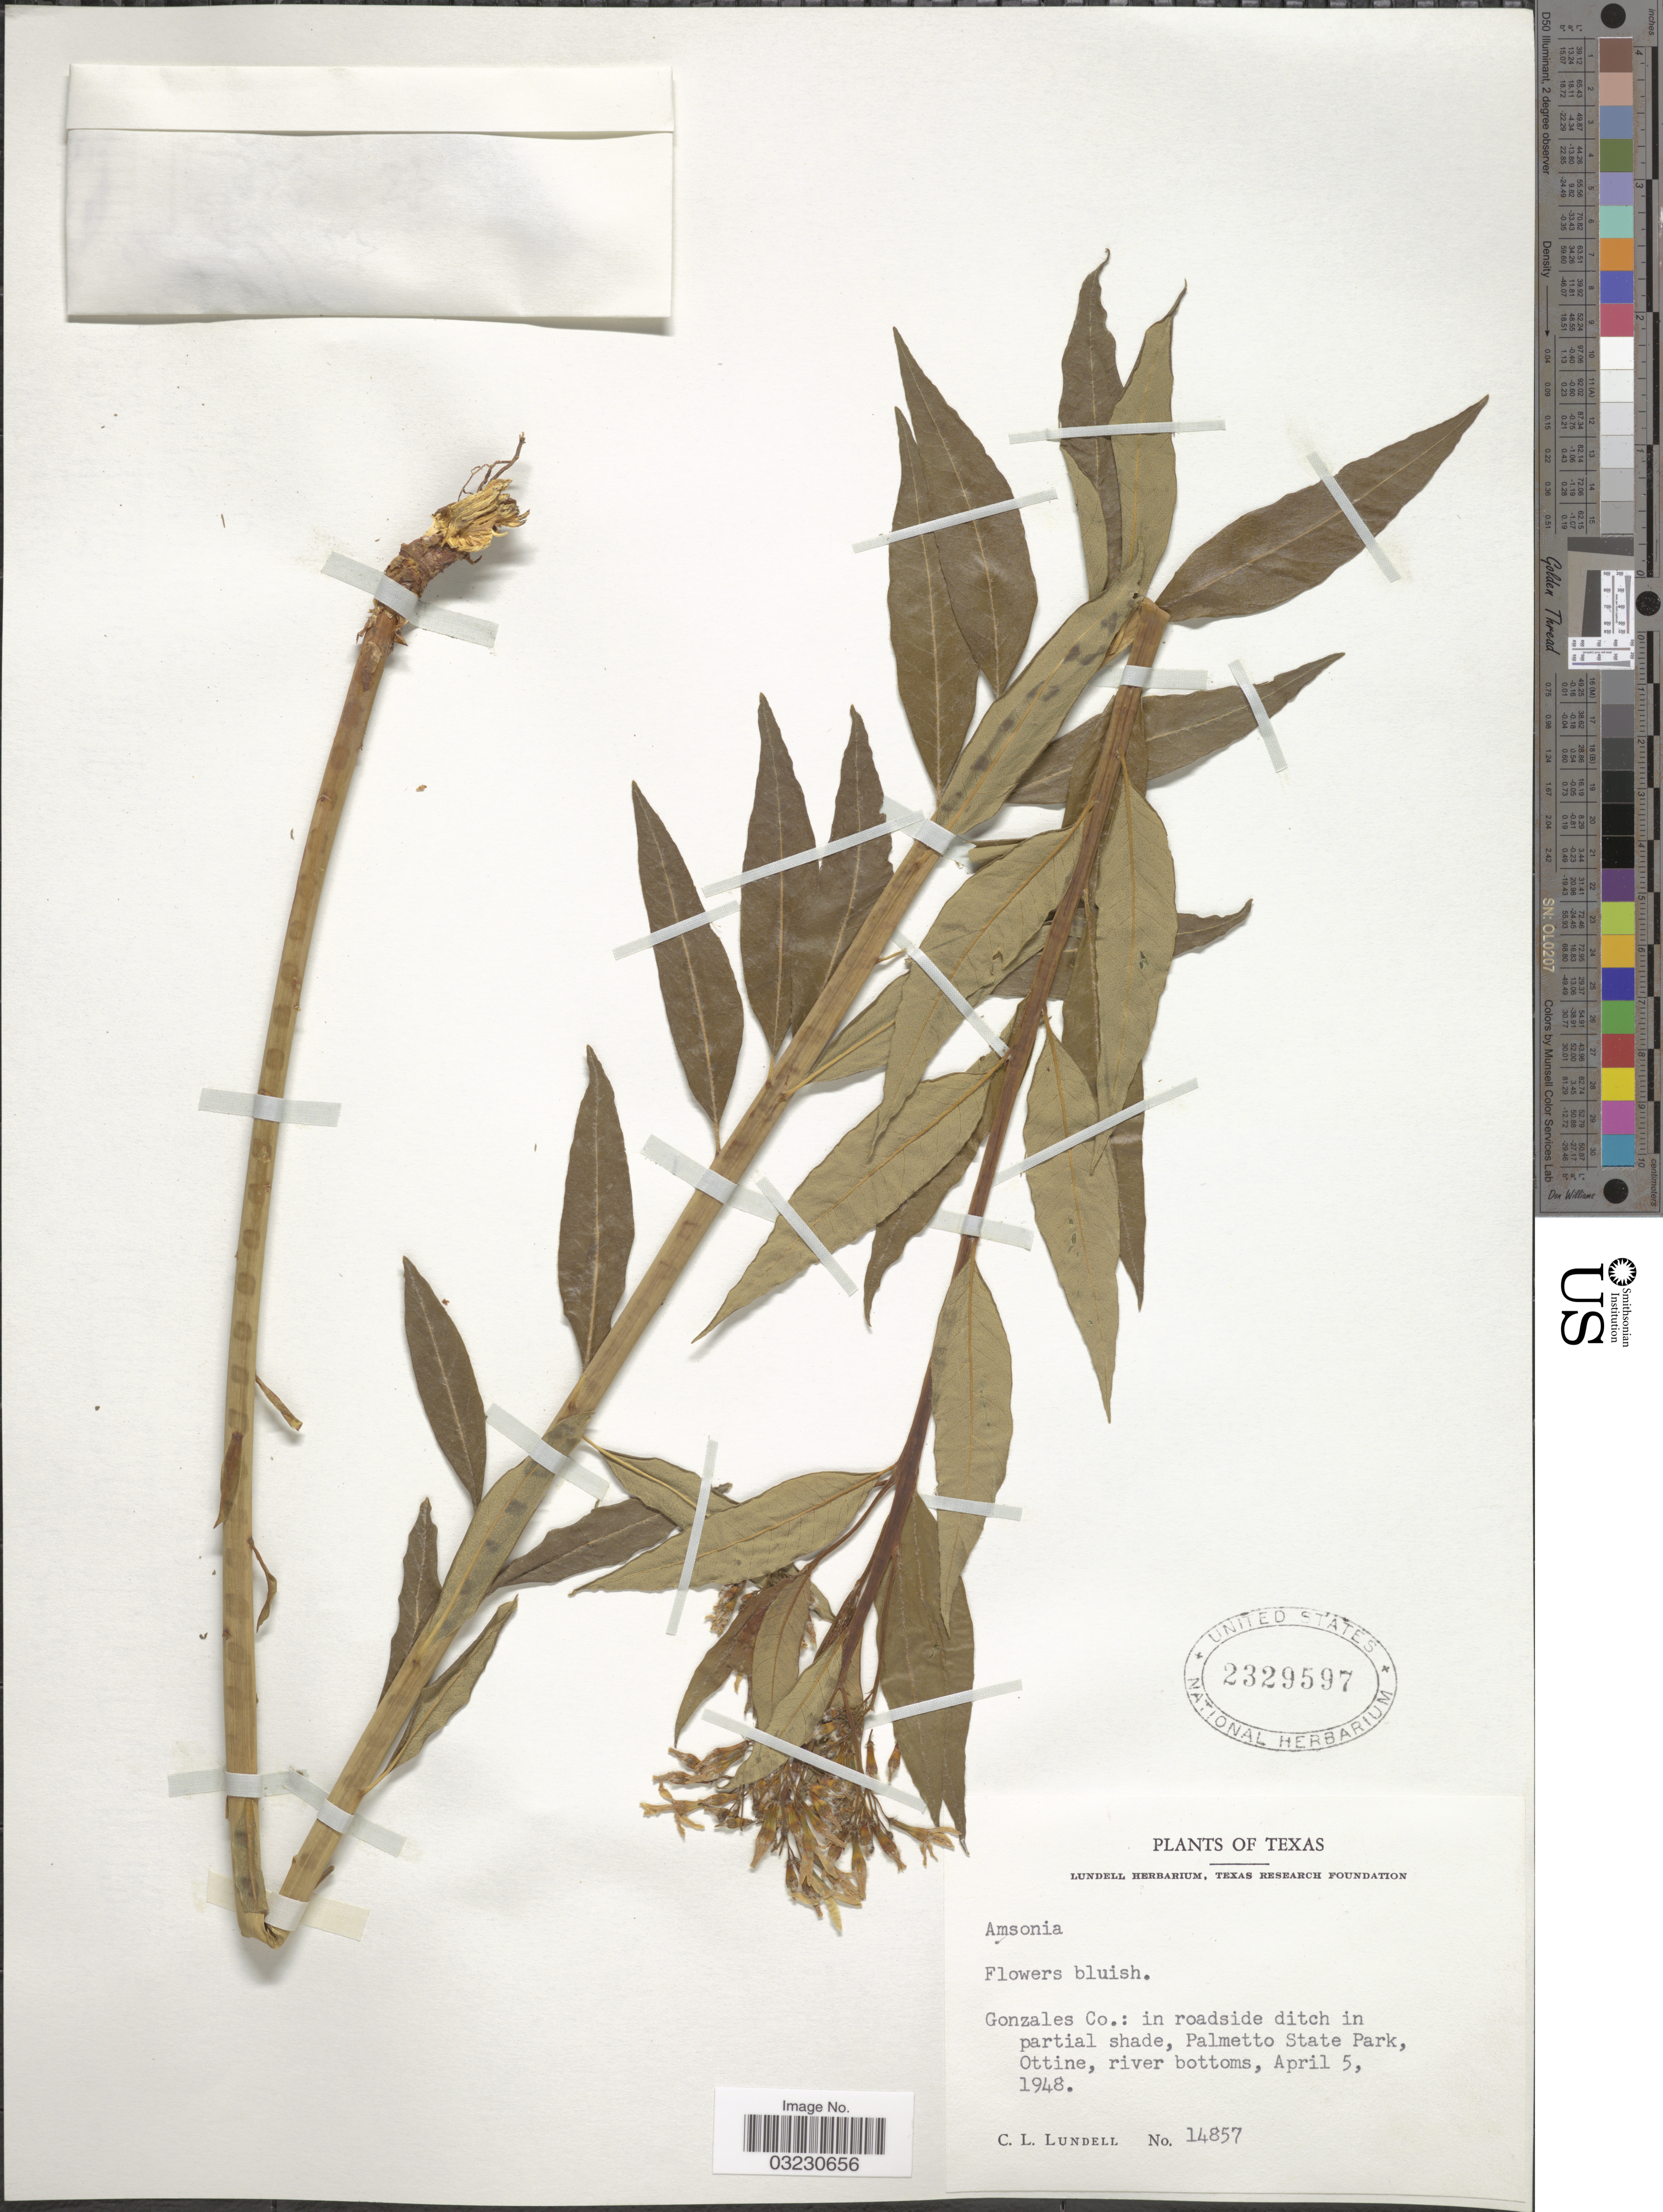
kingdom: Plantae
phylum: Tracheophyta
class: Magnoliopsida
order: Gentianales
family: Apocynaceae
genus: Amsonia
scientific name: Amsonia sp.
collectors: C. L. Lundell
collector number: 14857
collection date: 1948-04-05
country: United States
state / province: Texas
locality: Gonzales Co.: in roadside ditch in partial shade, Palmetto State Park, Ottine, river bottoms.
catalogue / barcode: US 2329597